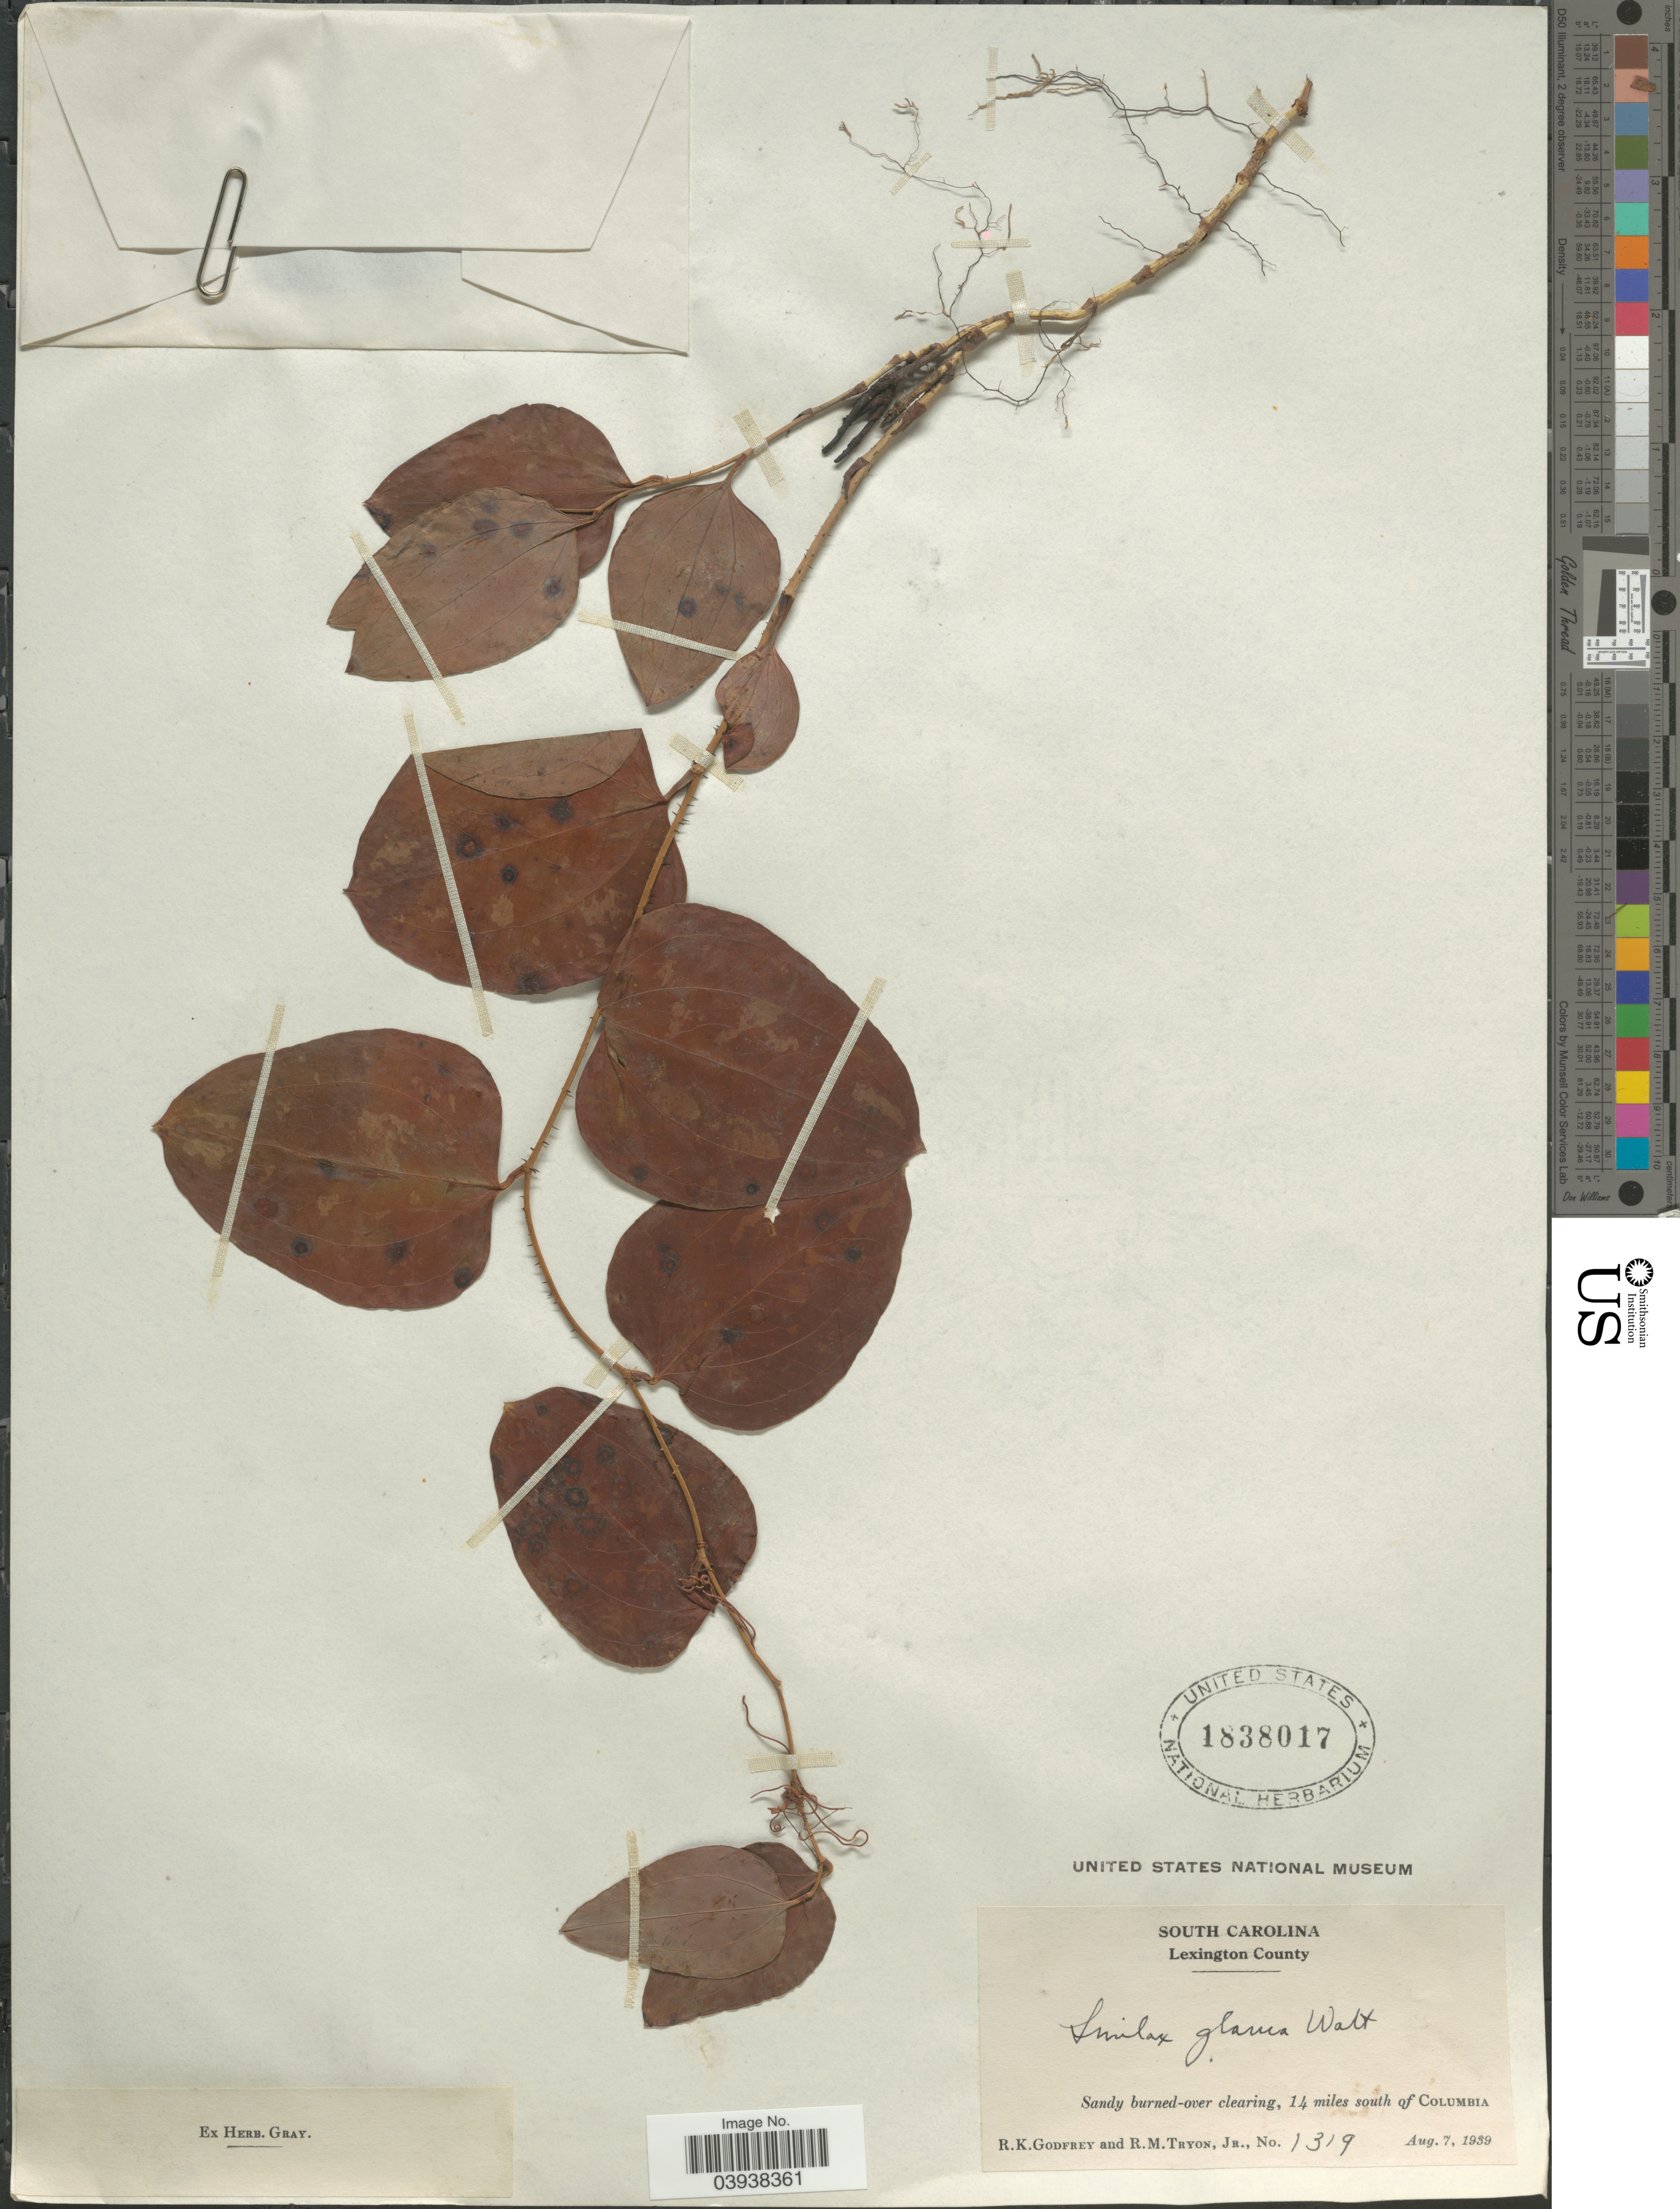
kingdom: Plantae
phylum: Tracheophyta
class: Liliopsida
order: Liliales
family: Smilacaceae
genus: Smilax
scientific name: Smilax glauca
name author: Walter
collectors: R. K. Godfrey & R. Tryon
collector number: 1319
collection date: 1939-08-07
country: United States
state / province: South Carolina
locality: Lexington County. Sandy burned-over clearing, 14 miles south of Columbia.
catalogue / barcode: US 1838017